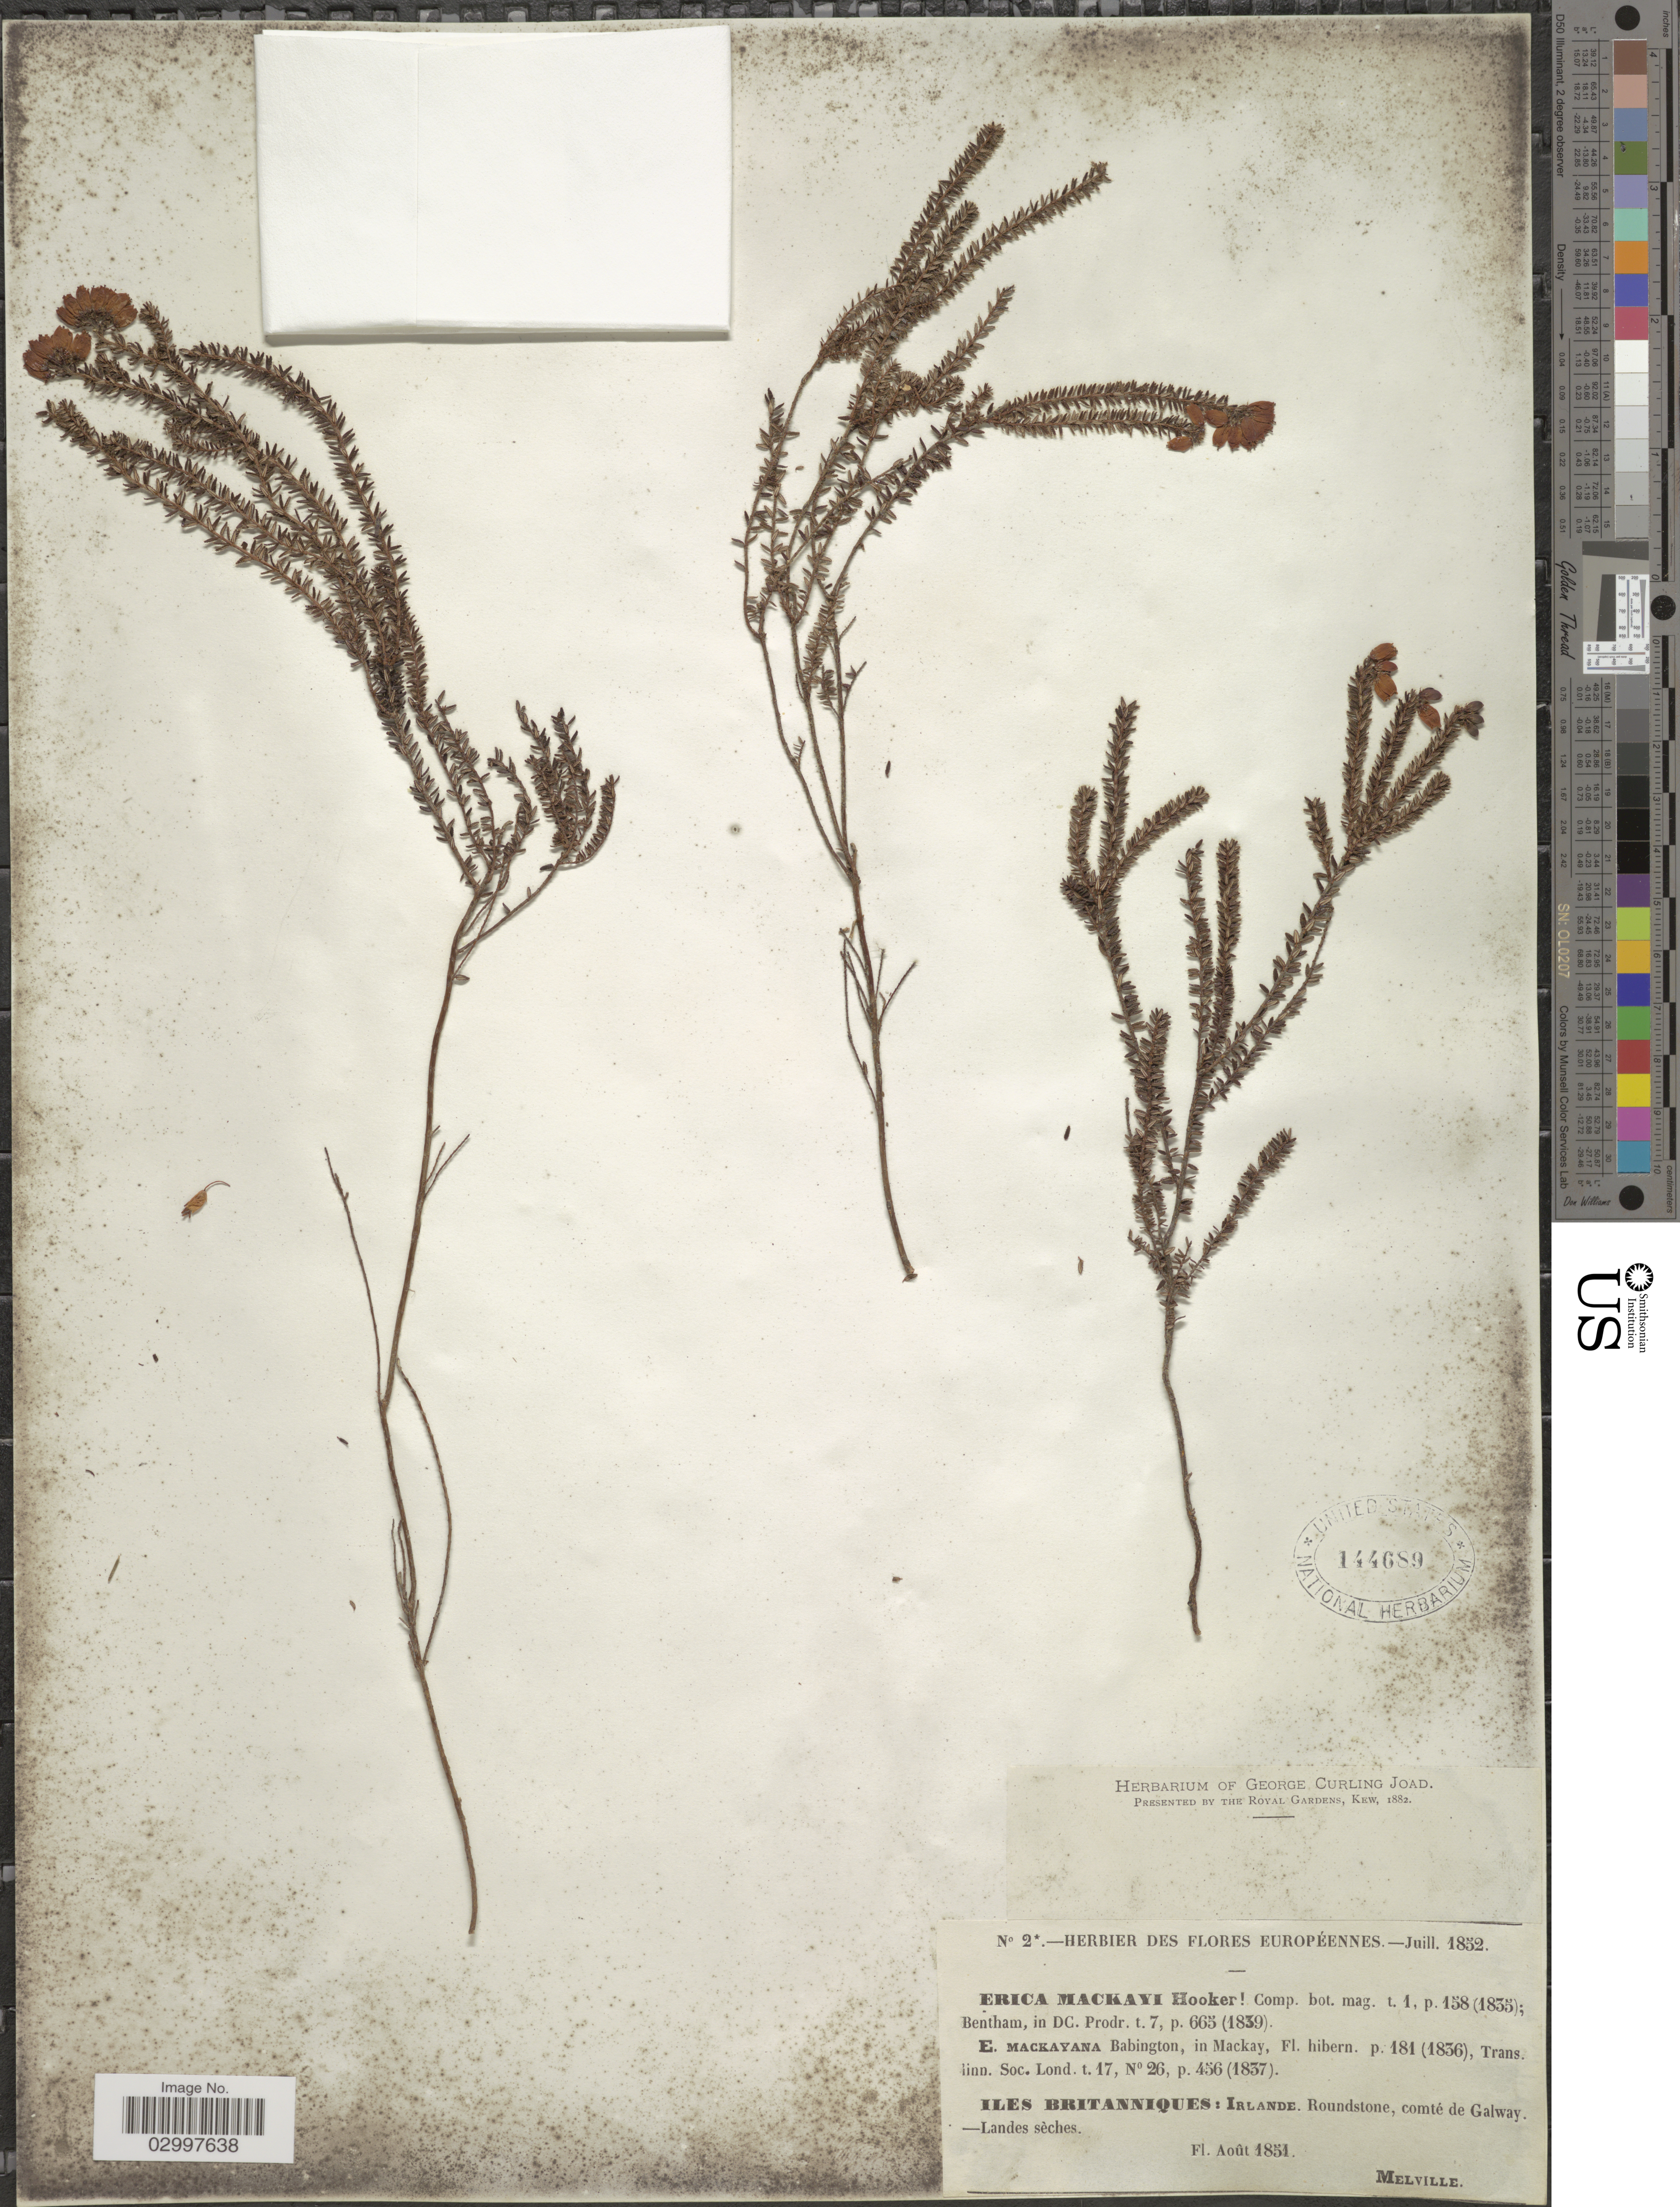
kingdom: Plantae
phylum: Tracheophyta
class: Magnoliopsida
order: Ericales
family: Ericaceae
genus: Erica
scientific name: Erica mackayi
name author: Hook.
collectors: Melville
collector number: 2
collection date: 1851-08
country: Ireland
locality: Iles Britanniques: Irlande. Roundstone, comté de Galway.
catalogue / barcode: US 144689